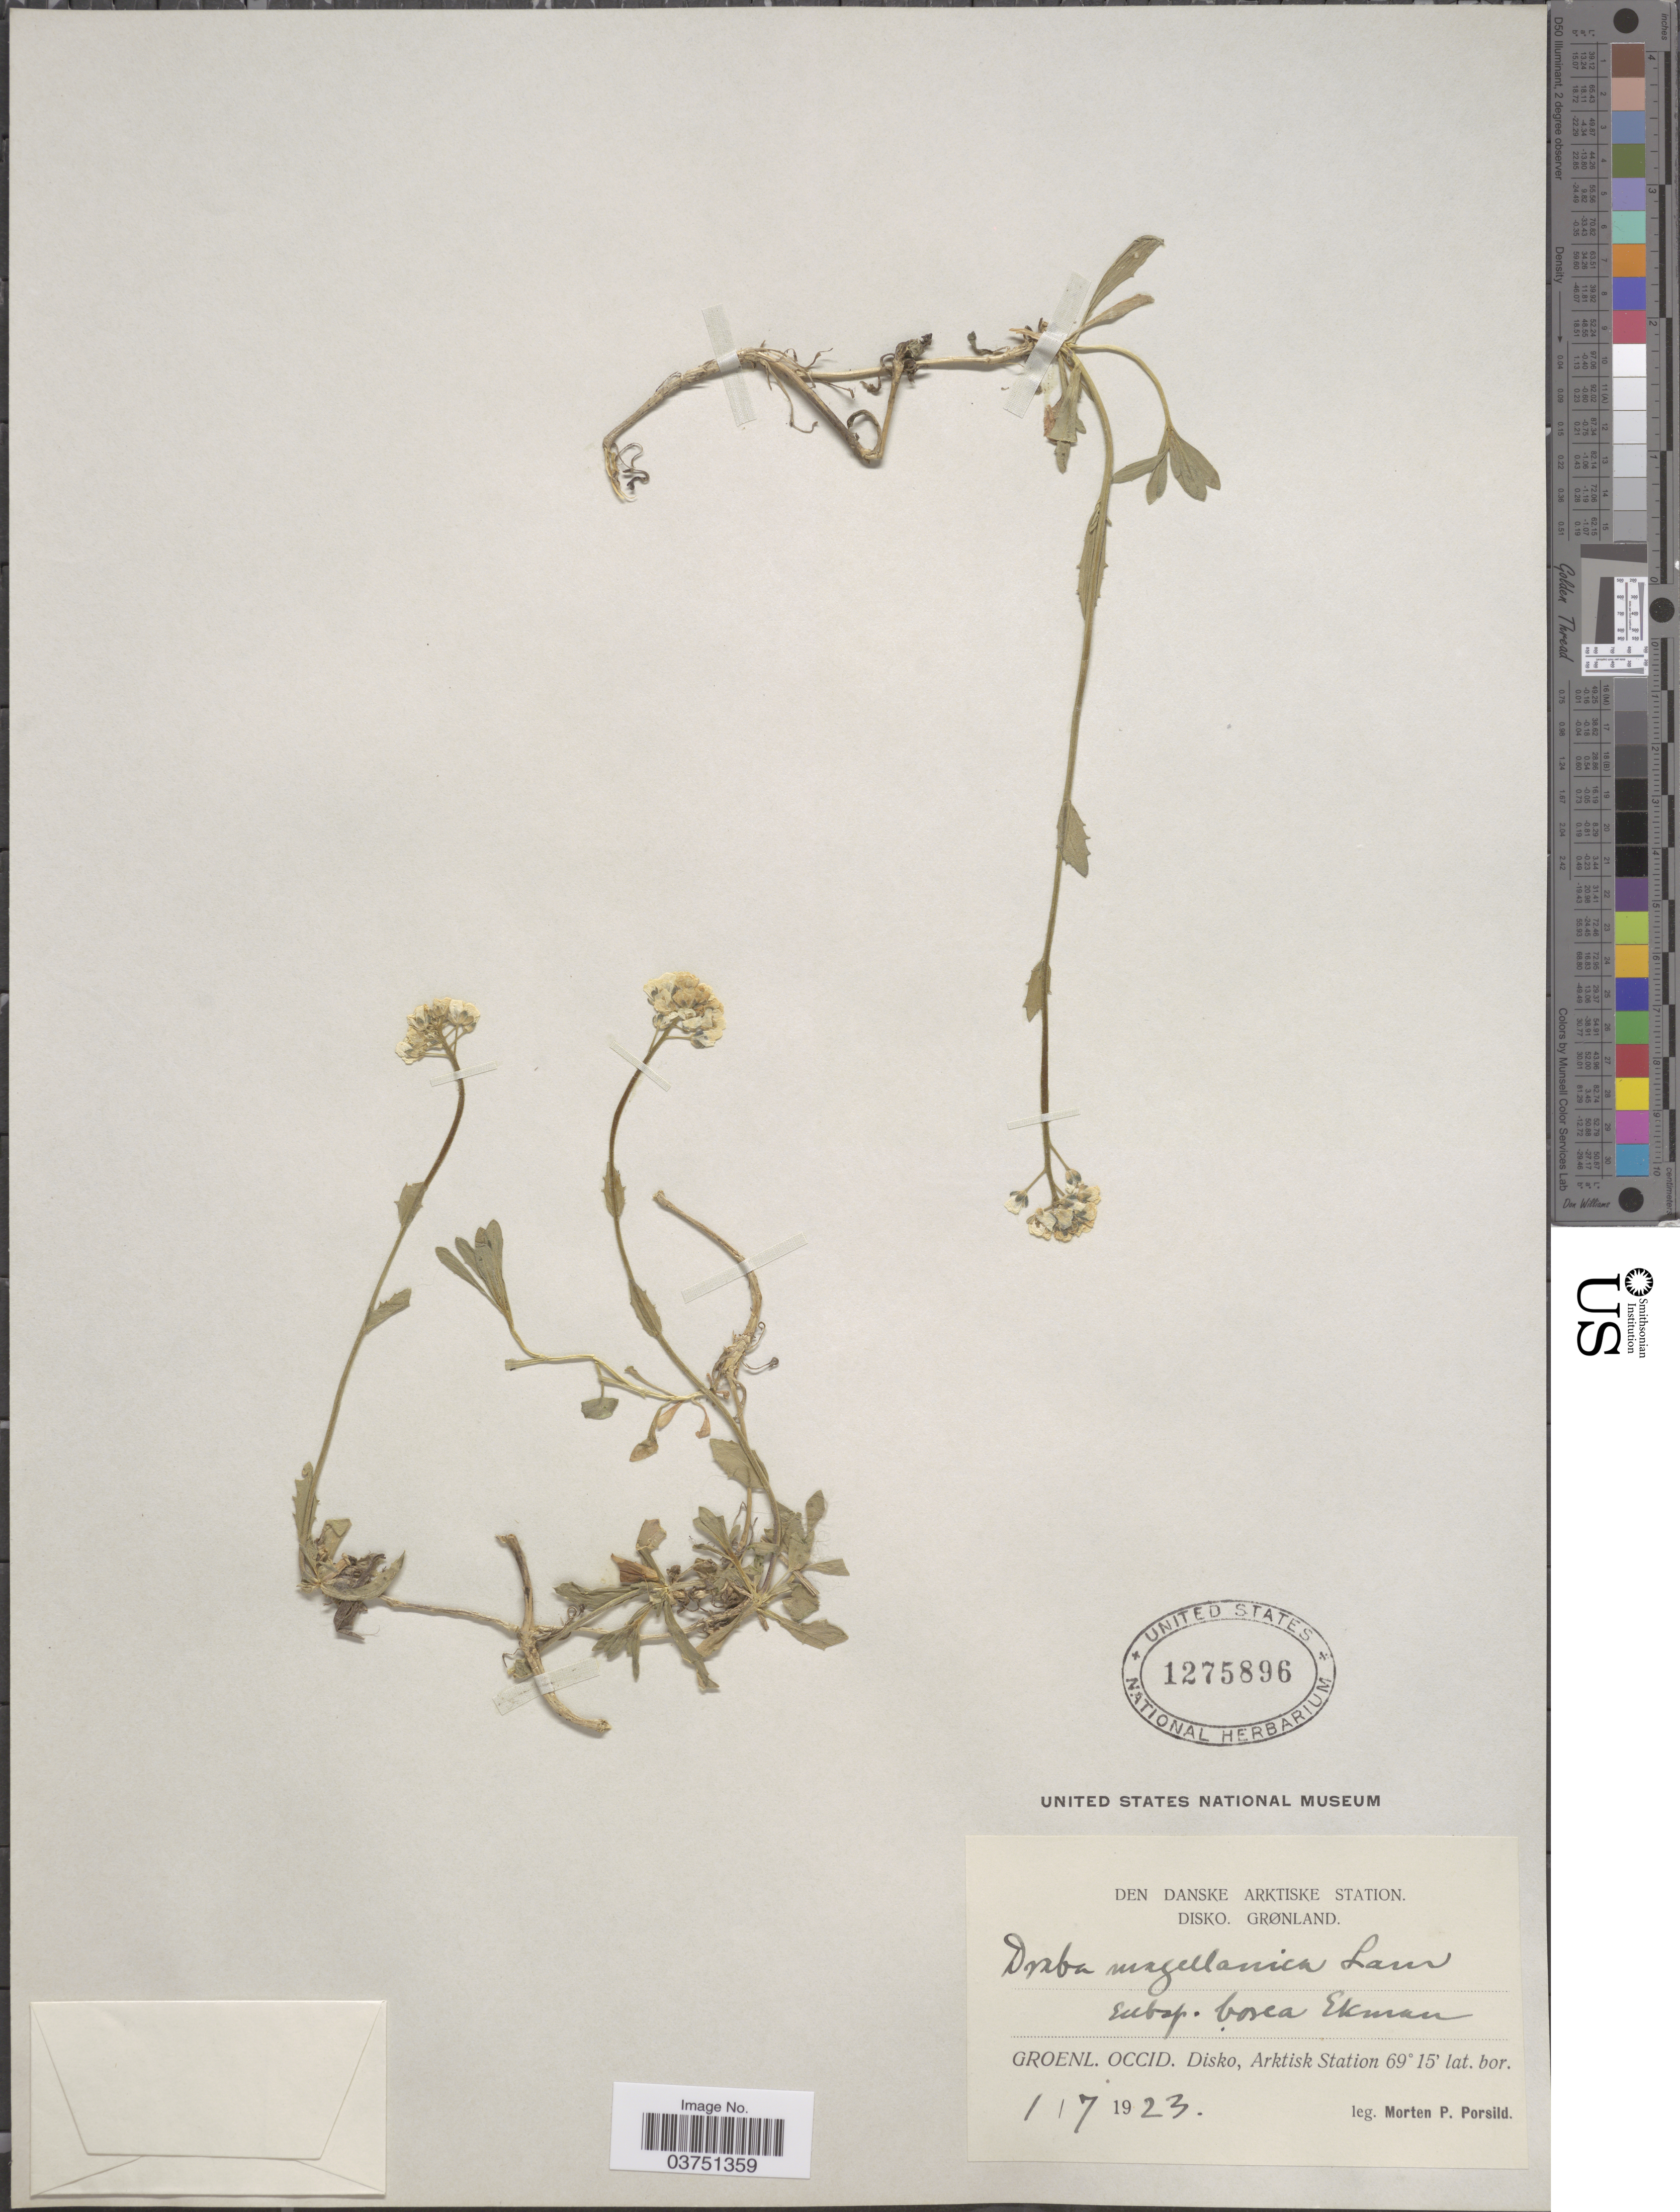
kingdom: Plantae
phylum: Tracheophyta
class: Magnoliopsida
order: Brassicales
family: Brassicaceae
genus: Draba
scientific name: Draba glabella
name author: Pursh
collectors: M. P. Porsild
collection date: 1923-07-01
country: Greenland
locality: Den Danske Arktiske Station. Disko Grønland. Groenl. Occid. Disko, Arktisk Station.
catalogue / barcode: US 1275896